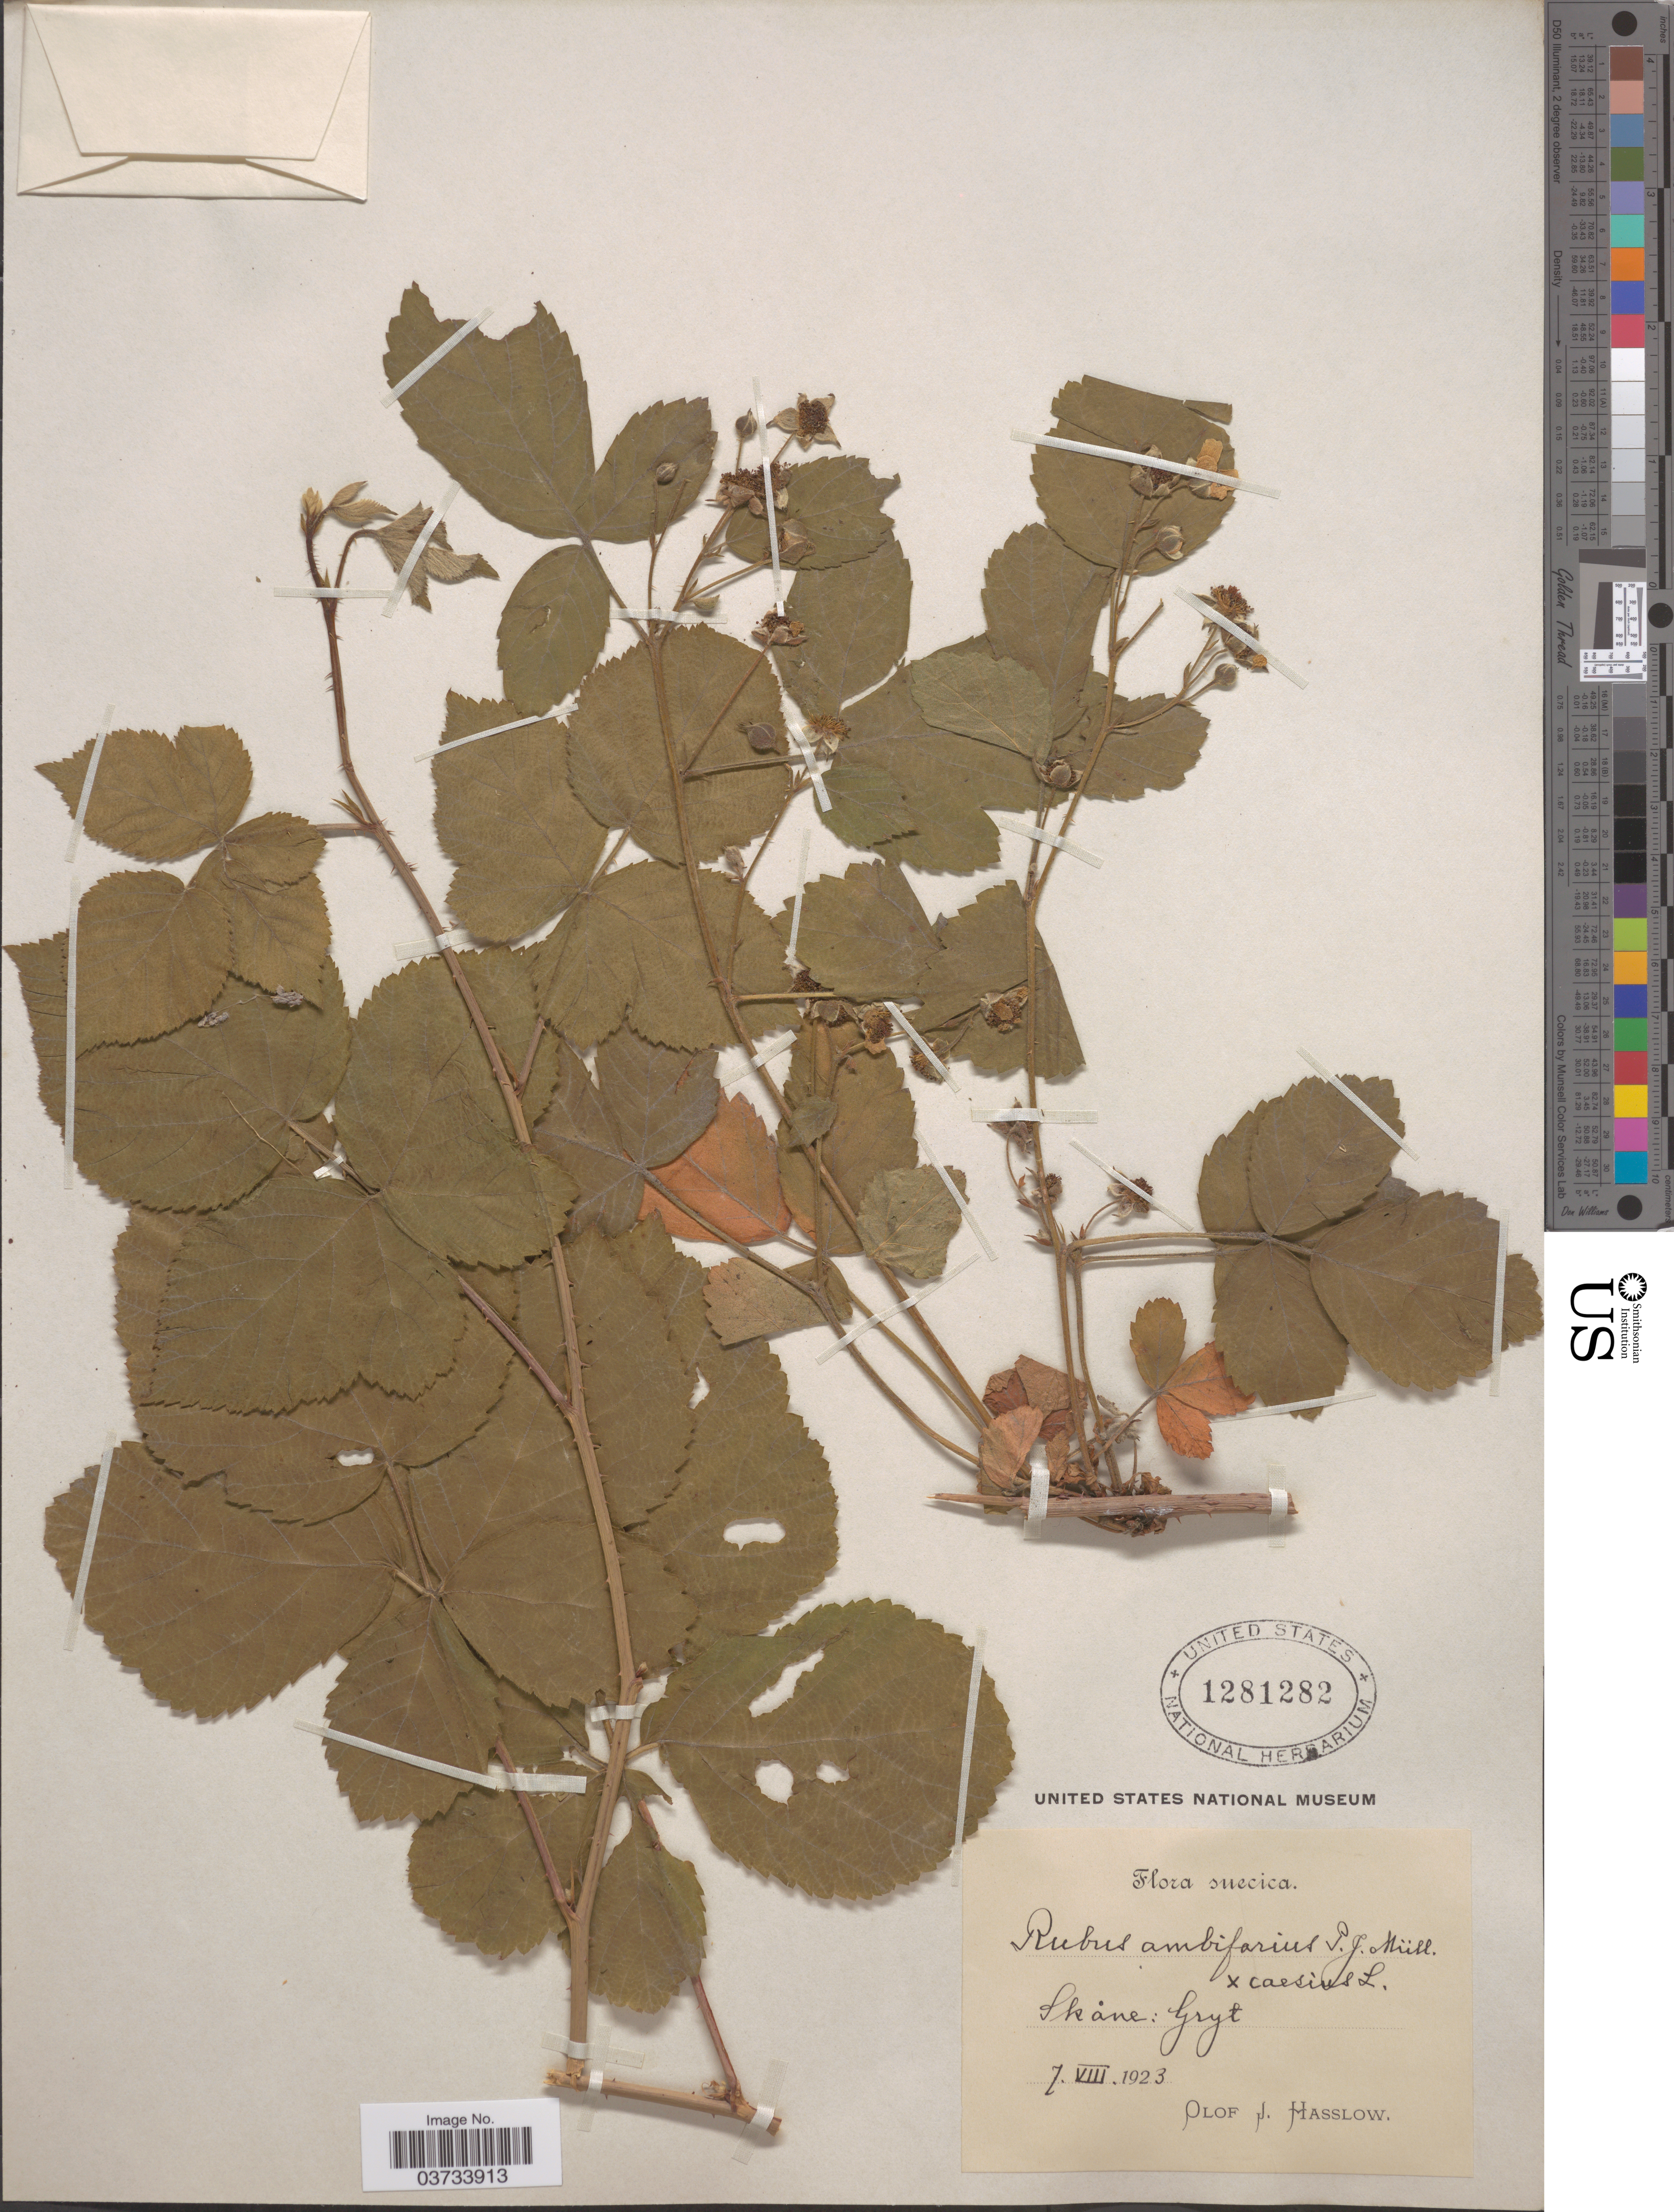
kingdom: Plantae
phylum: Tracheophyta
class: Magnoliopsida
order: Rosales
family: Rosaceae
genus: Rubus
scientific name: Rubus ambifarius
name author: P.J. Müll.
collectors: O. Hasslow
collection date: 1923-08-07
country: Sweden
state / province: Skåne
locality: Suecica. Gryt.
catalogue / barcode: US 1281282